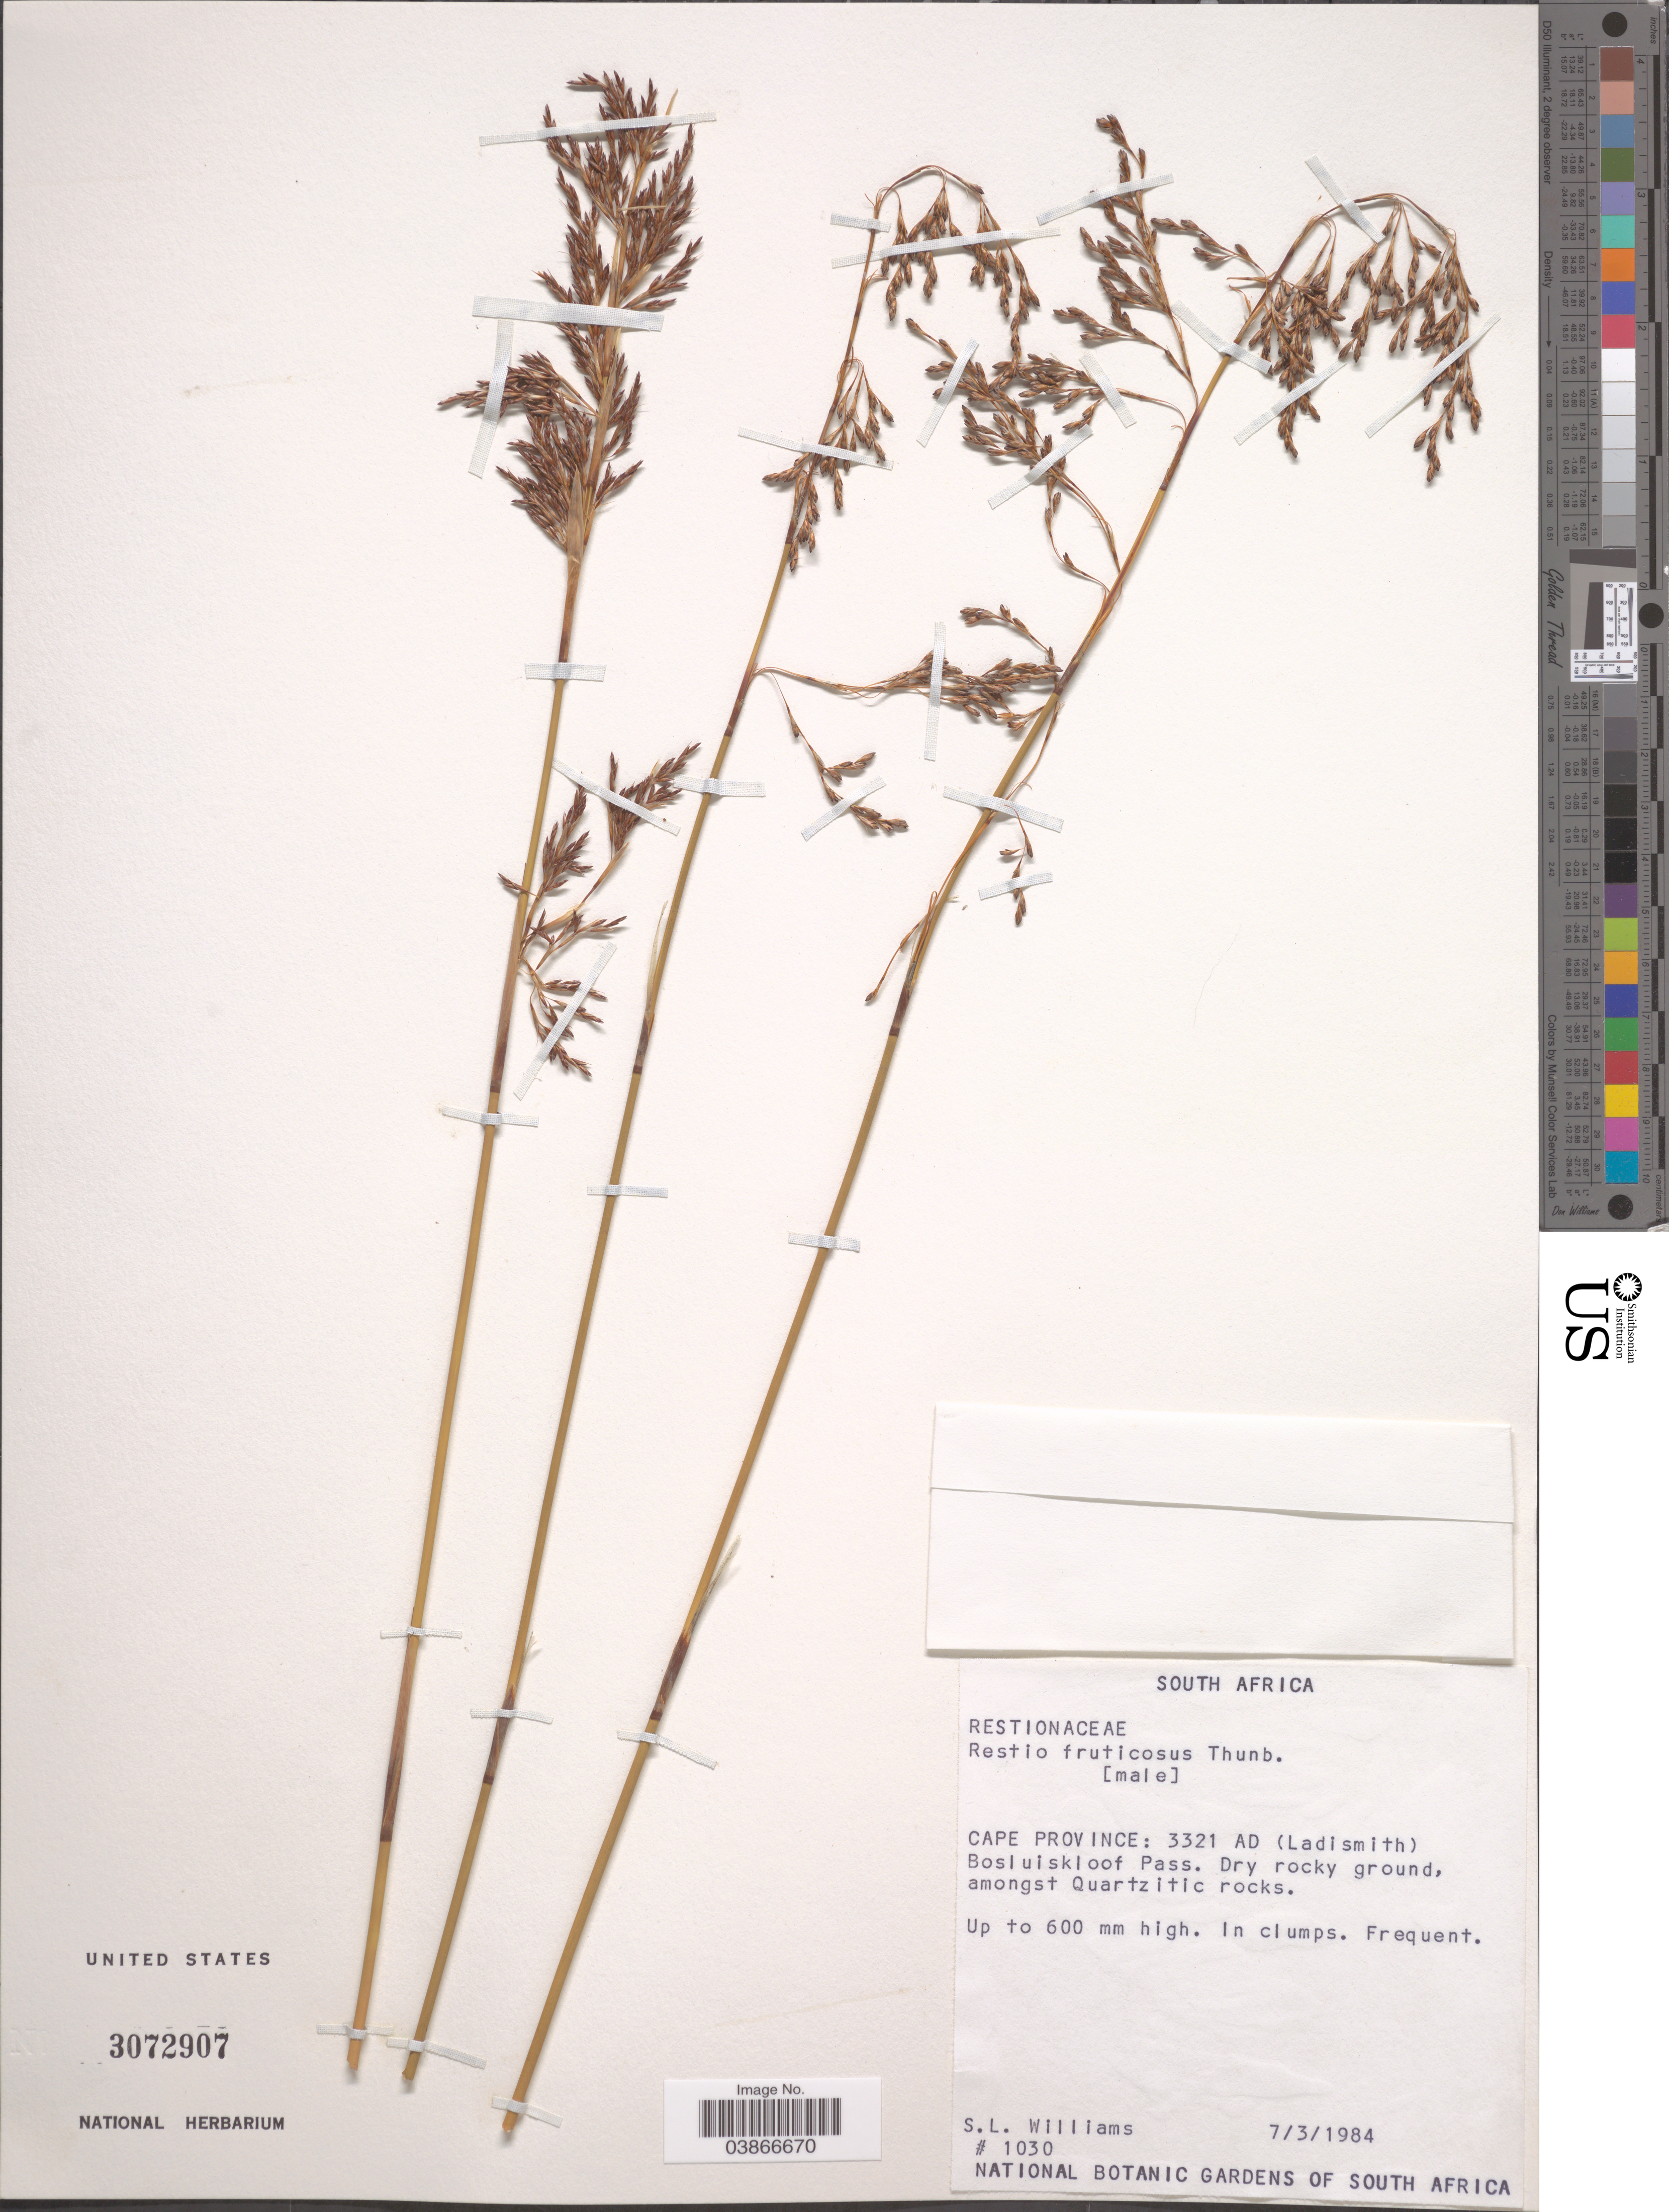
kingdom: Plantae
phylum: Tracheophyta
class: Liliopsida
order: Poales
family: Restionaceae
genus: Rhodocoma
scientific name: Rhodocoma fruticosa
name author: (Thunb.) H.P. Linder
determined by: Strong, Mark T., (BOT), Smithsonian Institution - National Museum of Natural History (UNITED STATES)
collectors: S. L. Williams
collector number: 1030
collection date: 1984-03-07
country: South Africa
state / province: Western Cape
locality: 3321 AD (Ladismith) Bosluiskloof Pass. Dry rocky ground, amongst Quartzitic rocks.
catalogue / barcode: US 3072907